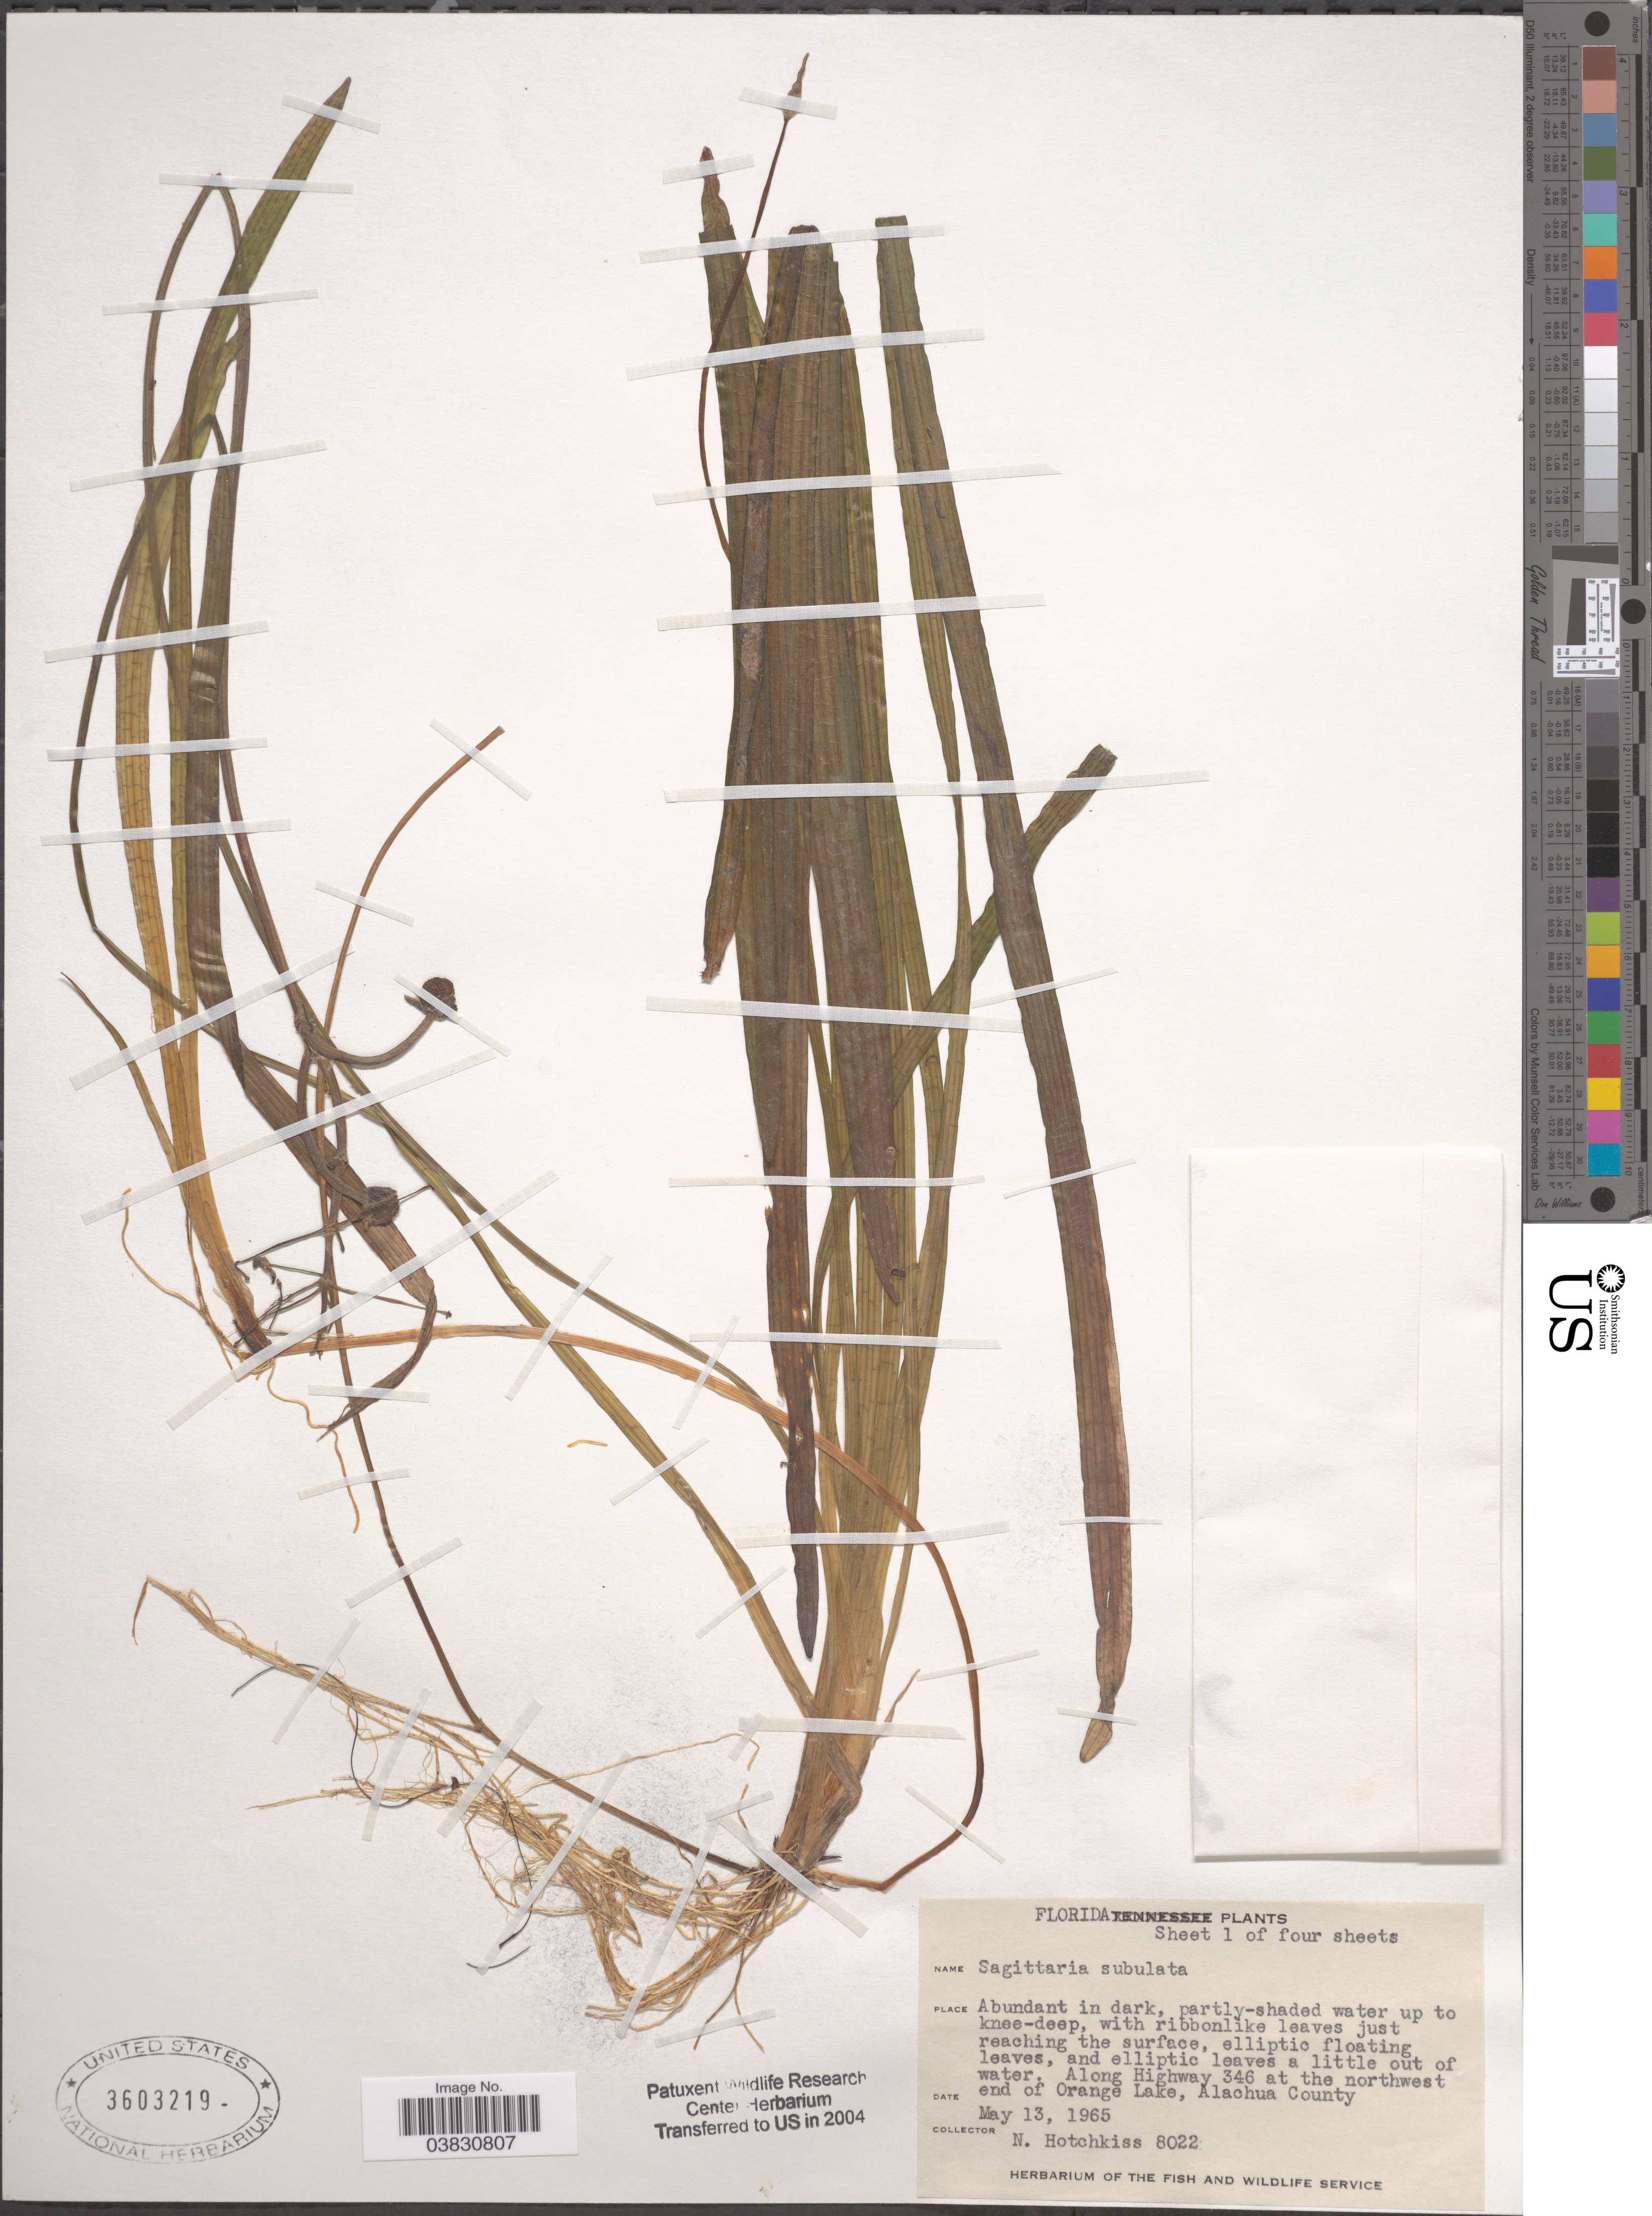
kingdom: Plantae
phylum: Tracheophyta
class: Liliopsida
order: Alismatales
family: Alismataceae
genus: Sagittaria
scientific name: Sagittaria subulata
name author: (L.) Buchenau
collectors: N. Hotchkiss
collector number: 8022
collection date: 1965-05-13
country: United States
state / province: Florida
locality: Along Highway 346 at the northwest end of Orange Lake, Alachua County.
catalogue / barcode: US 3603219